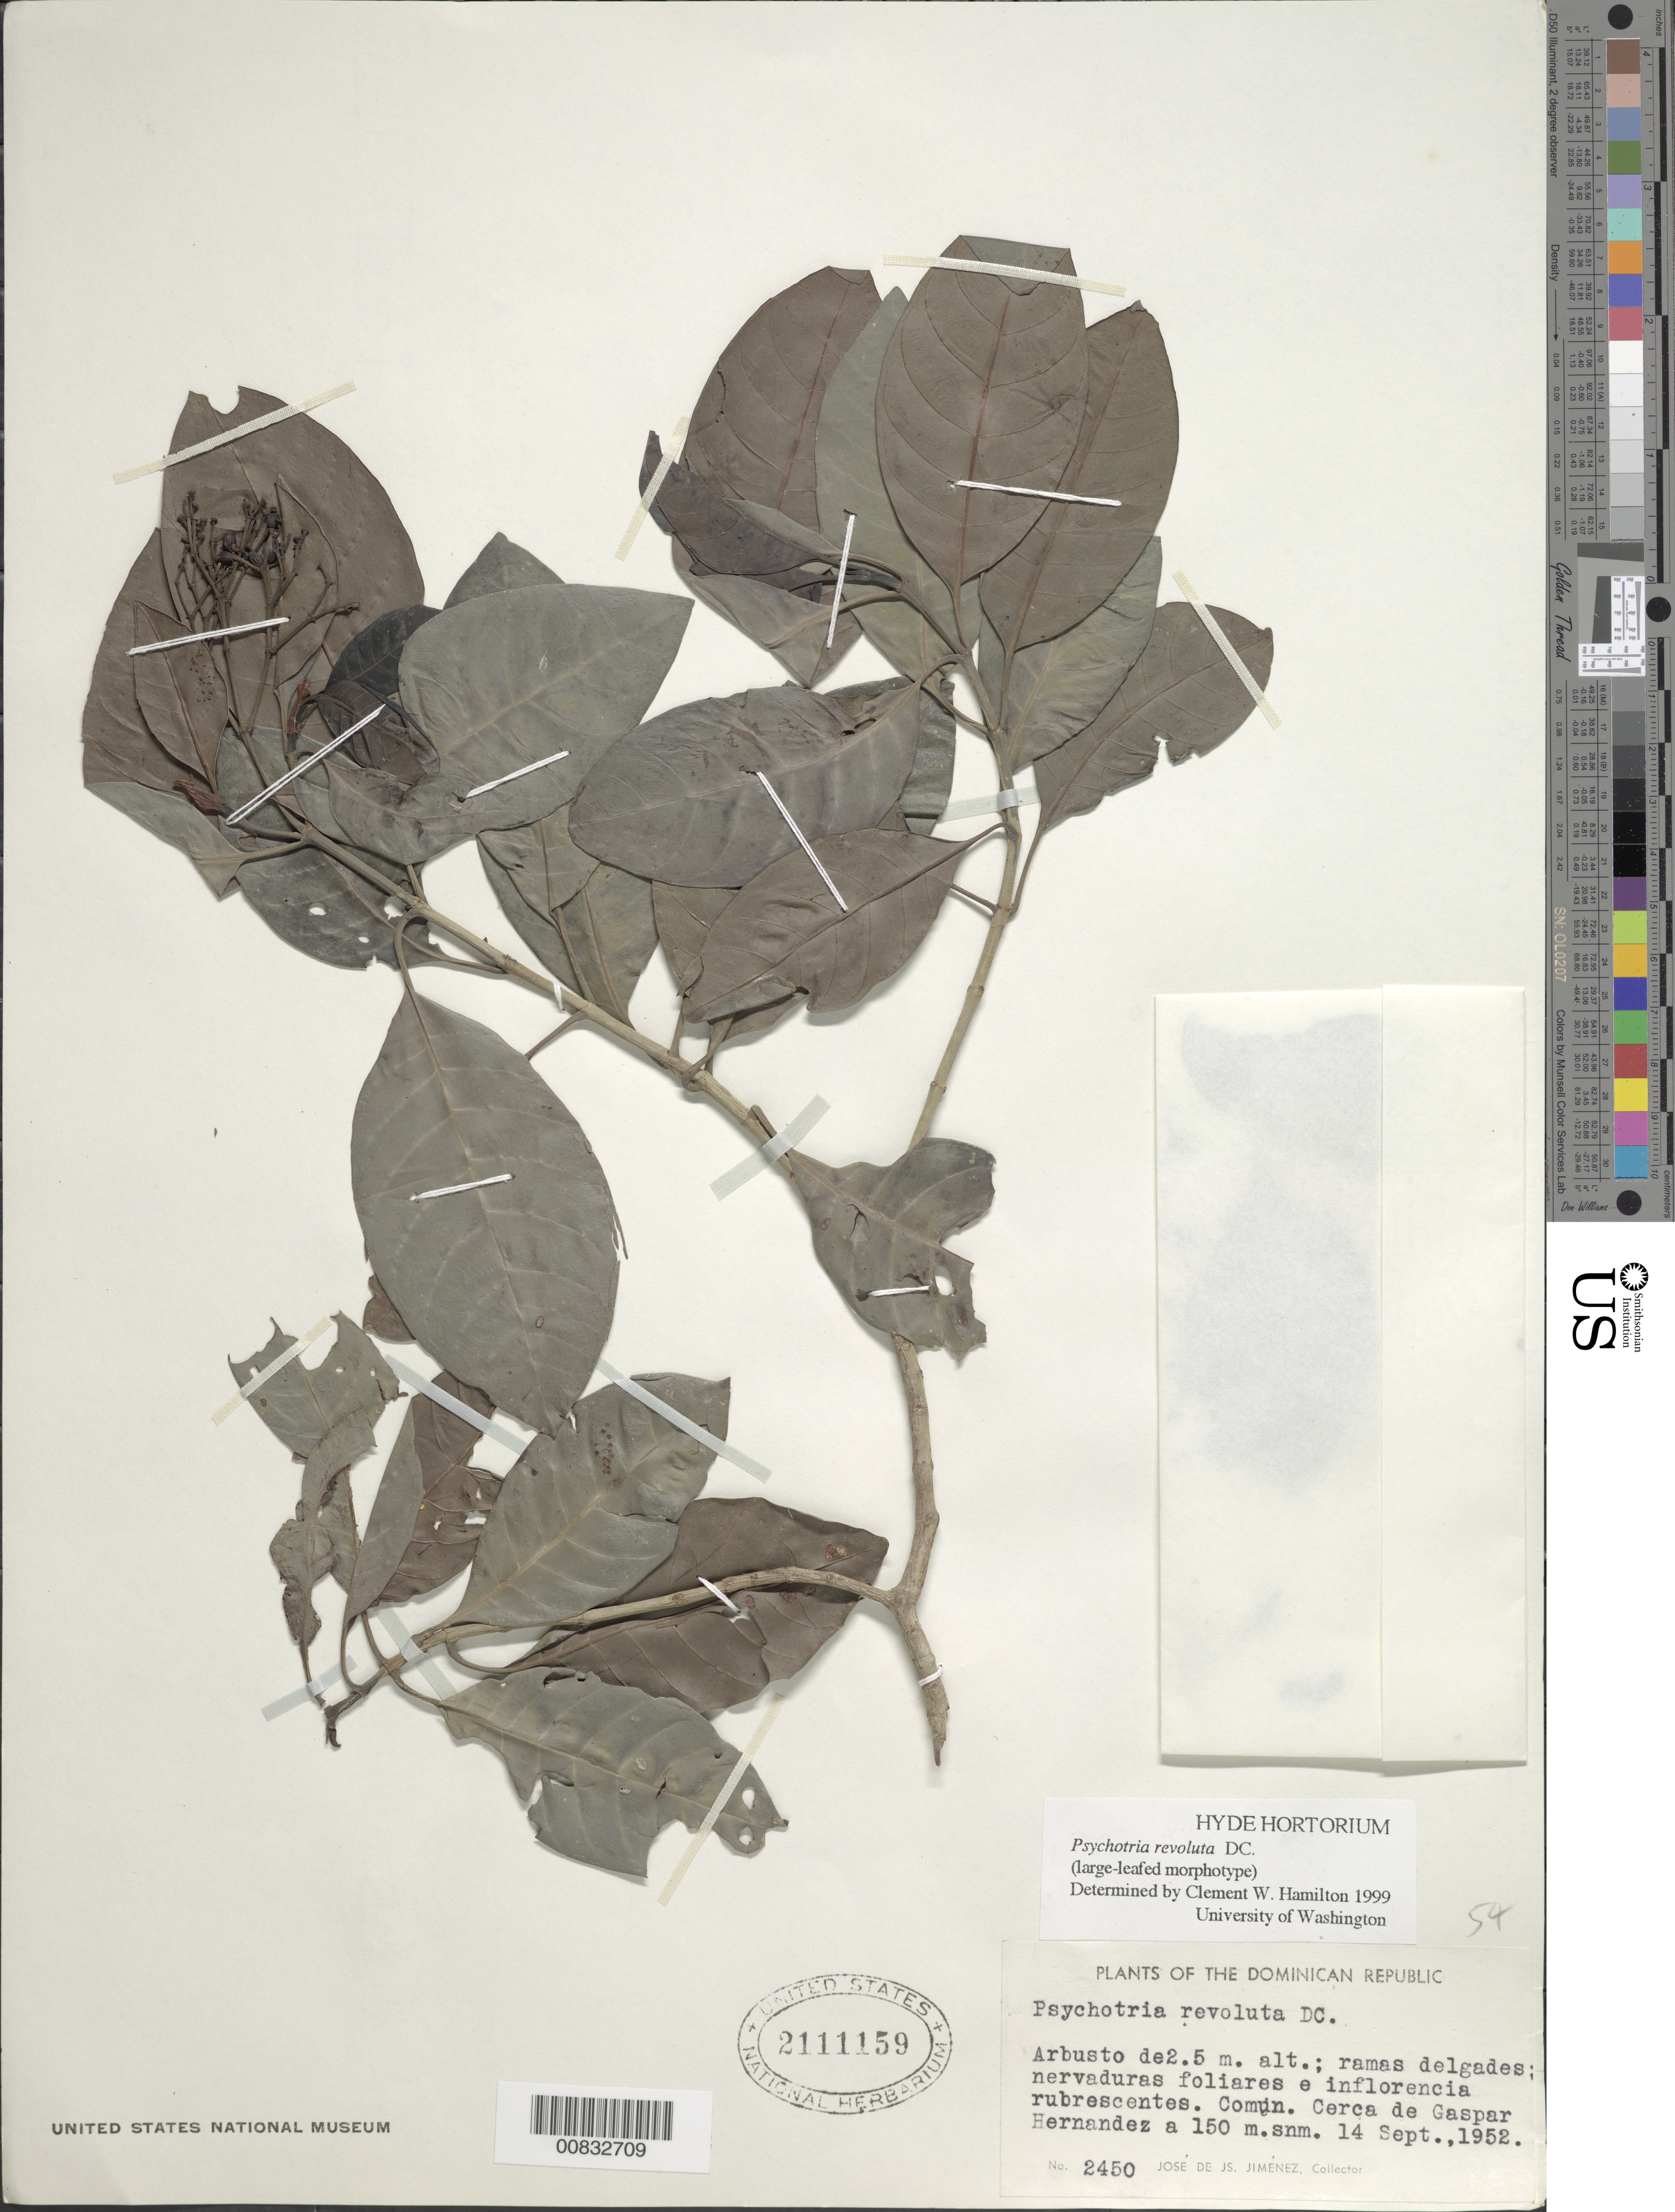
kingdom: Plantae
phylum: Tracheophyta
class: Magnoliopsida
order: Gentianales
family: Rubiaceae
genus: Psychotria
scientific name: Psychotria revoluta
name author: DC.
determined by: Hamilton, C. W.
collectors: J. J. Jiménez Almonte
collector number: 2450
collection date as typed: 14 Sep 1952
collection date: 1952-09-14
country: Dominican Republic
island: Hispaniola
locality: Cerca de Gaspar Hernandez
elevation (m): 150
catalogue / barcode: US 2111159